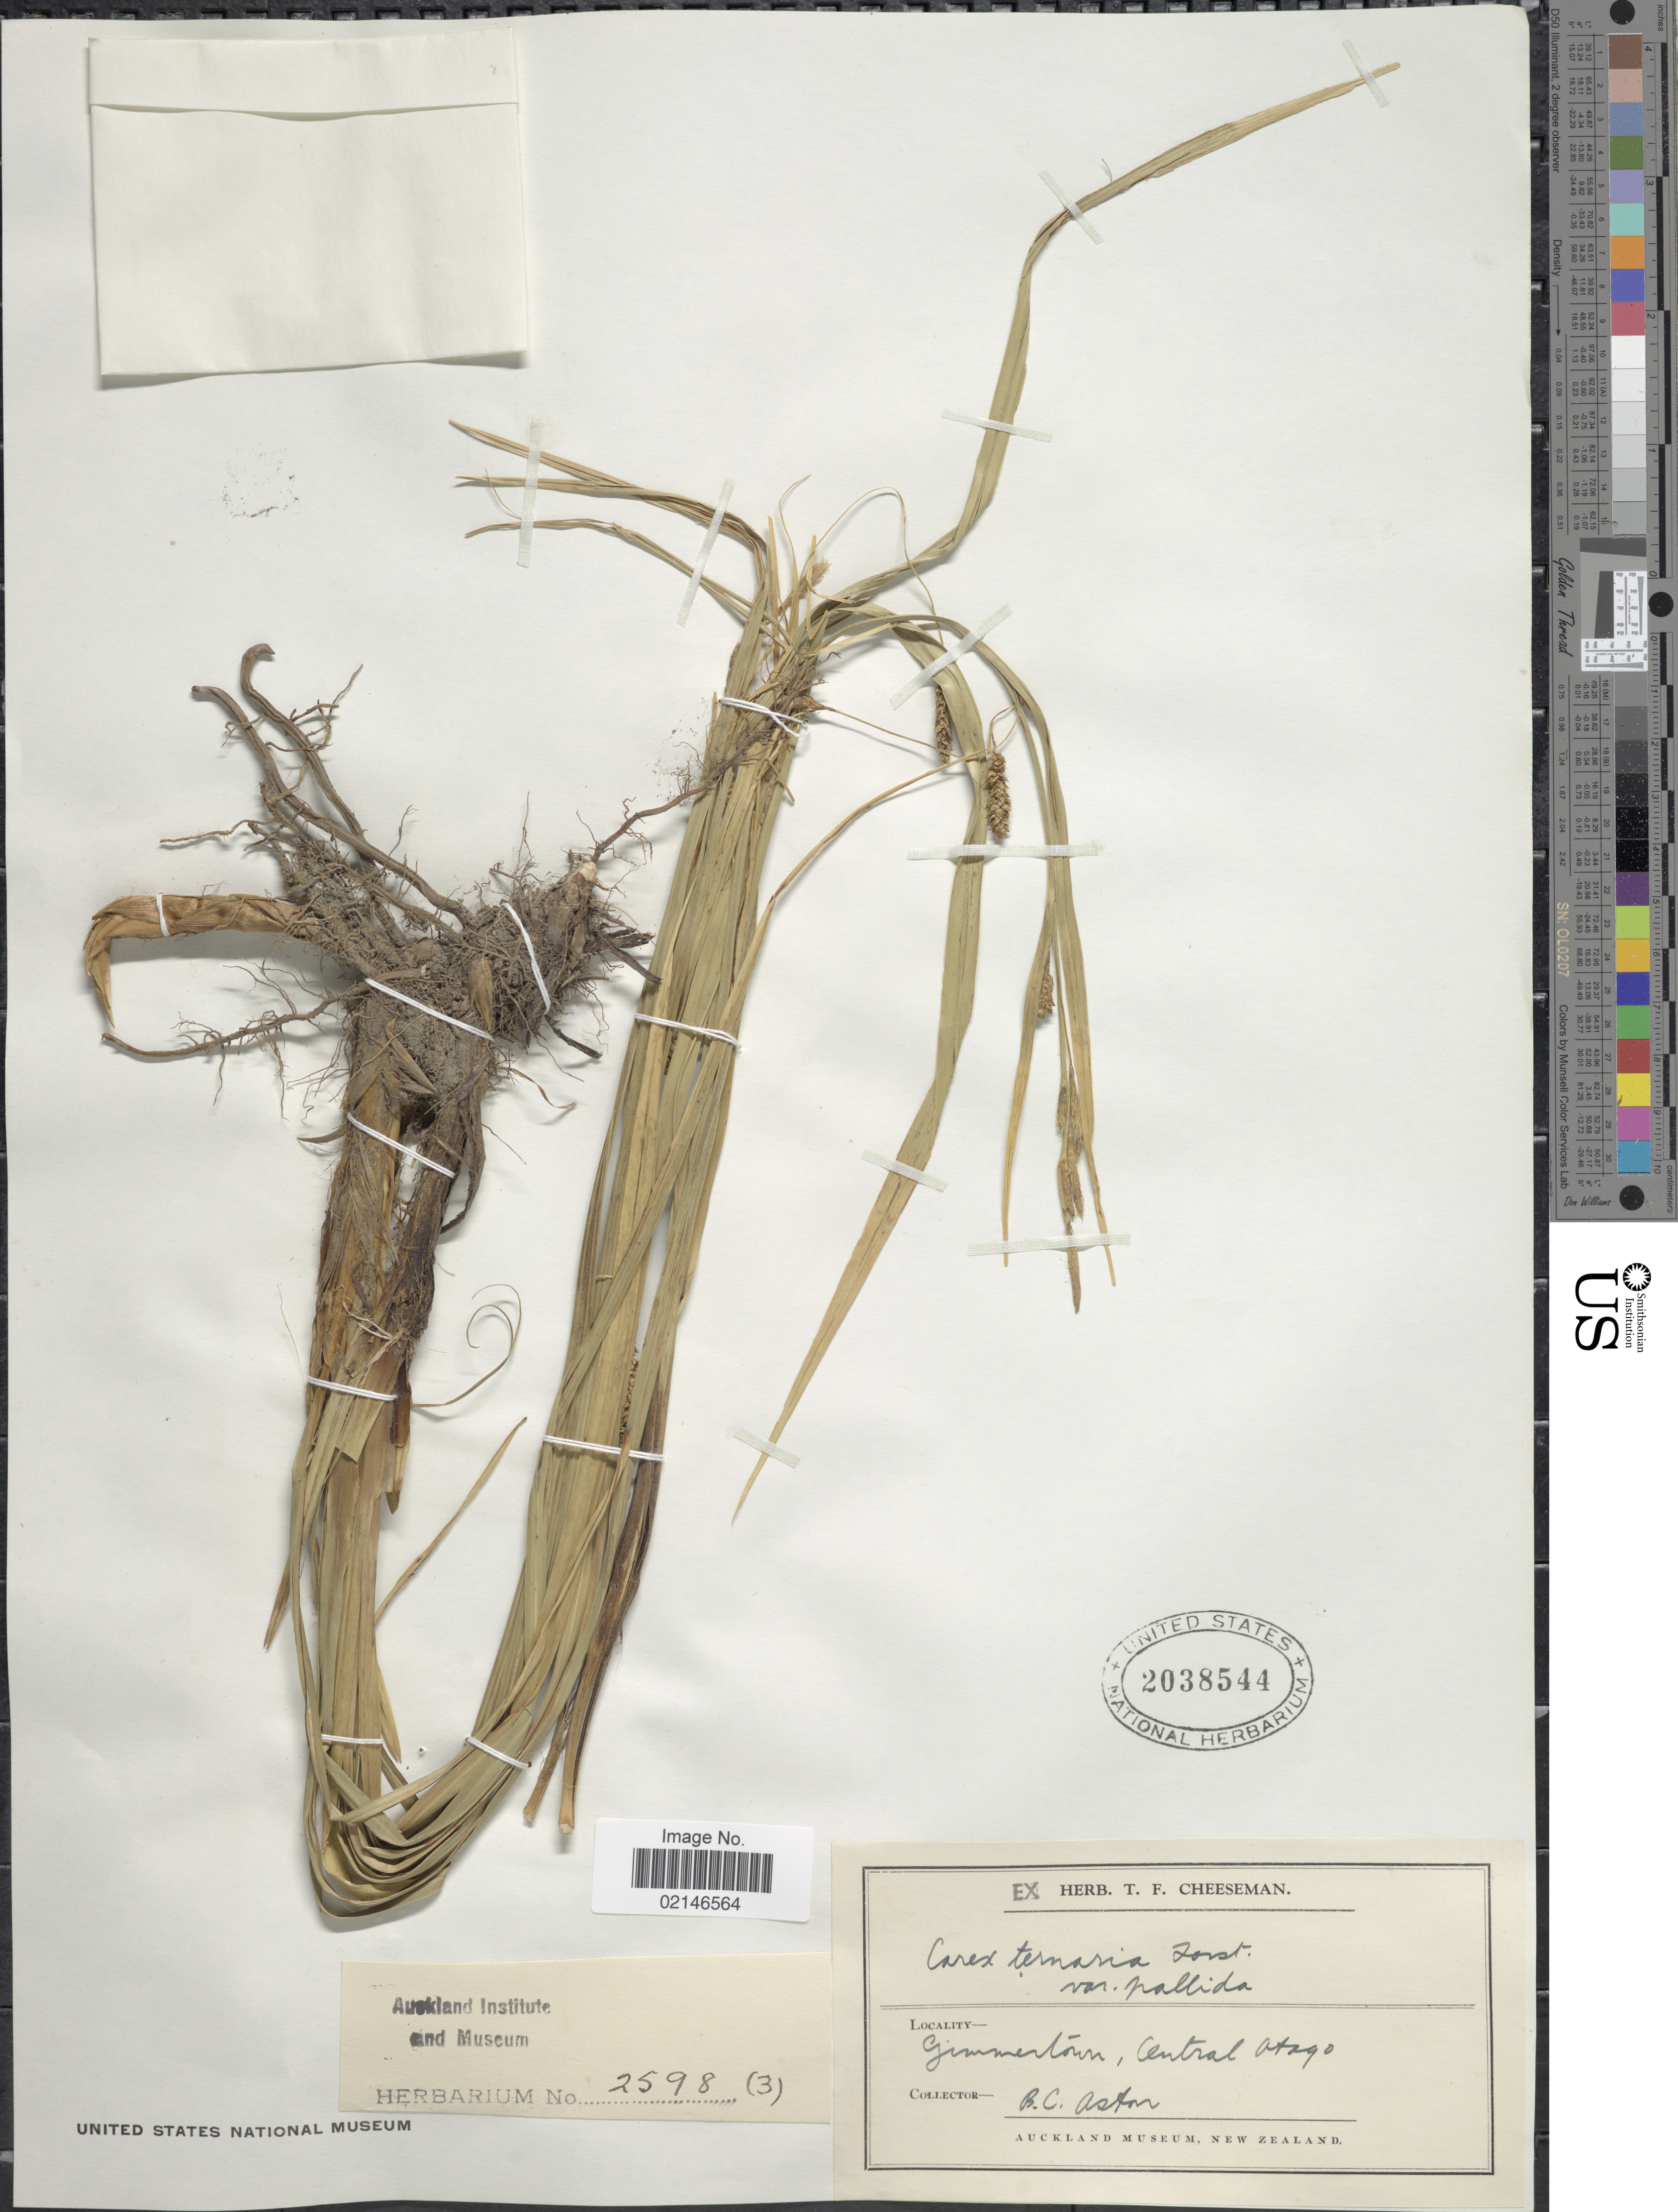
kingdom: Plantae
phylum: Tracheophyta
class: Liliopsida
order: Poales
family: Cyperaceae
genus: Carex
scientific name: Carex geminata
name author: Schkuhr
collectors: B. Aston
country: New Zealand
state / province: Otago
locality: Gimmertown [Gimmerton], Central Otago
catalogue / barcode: US 2038544